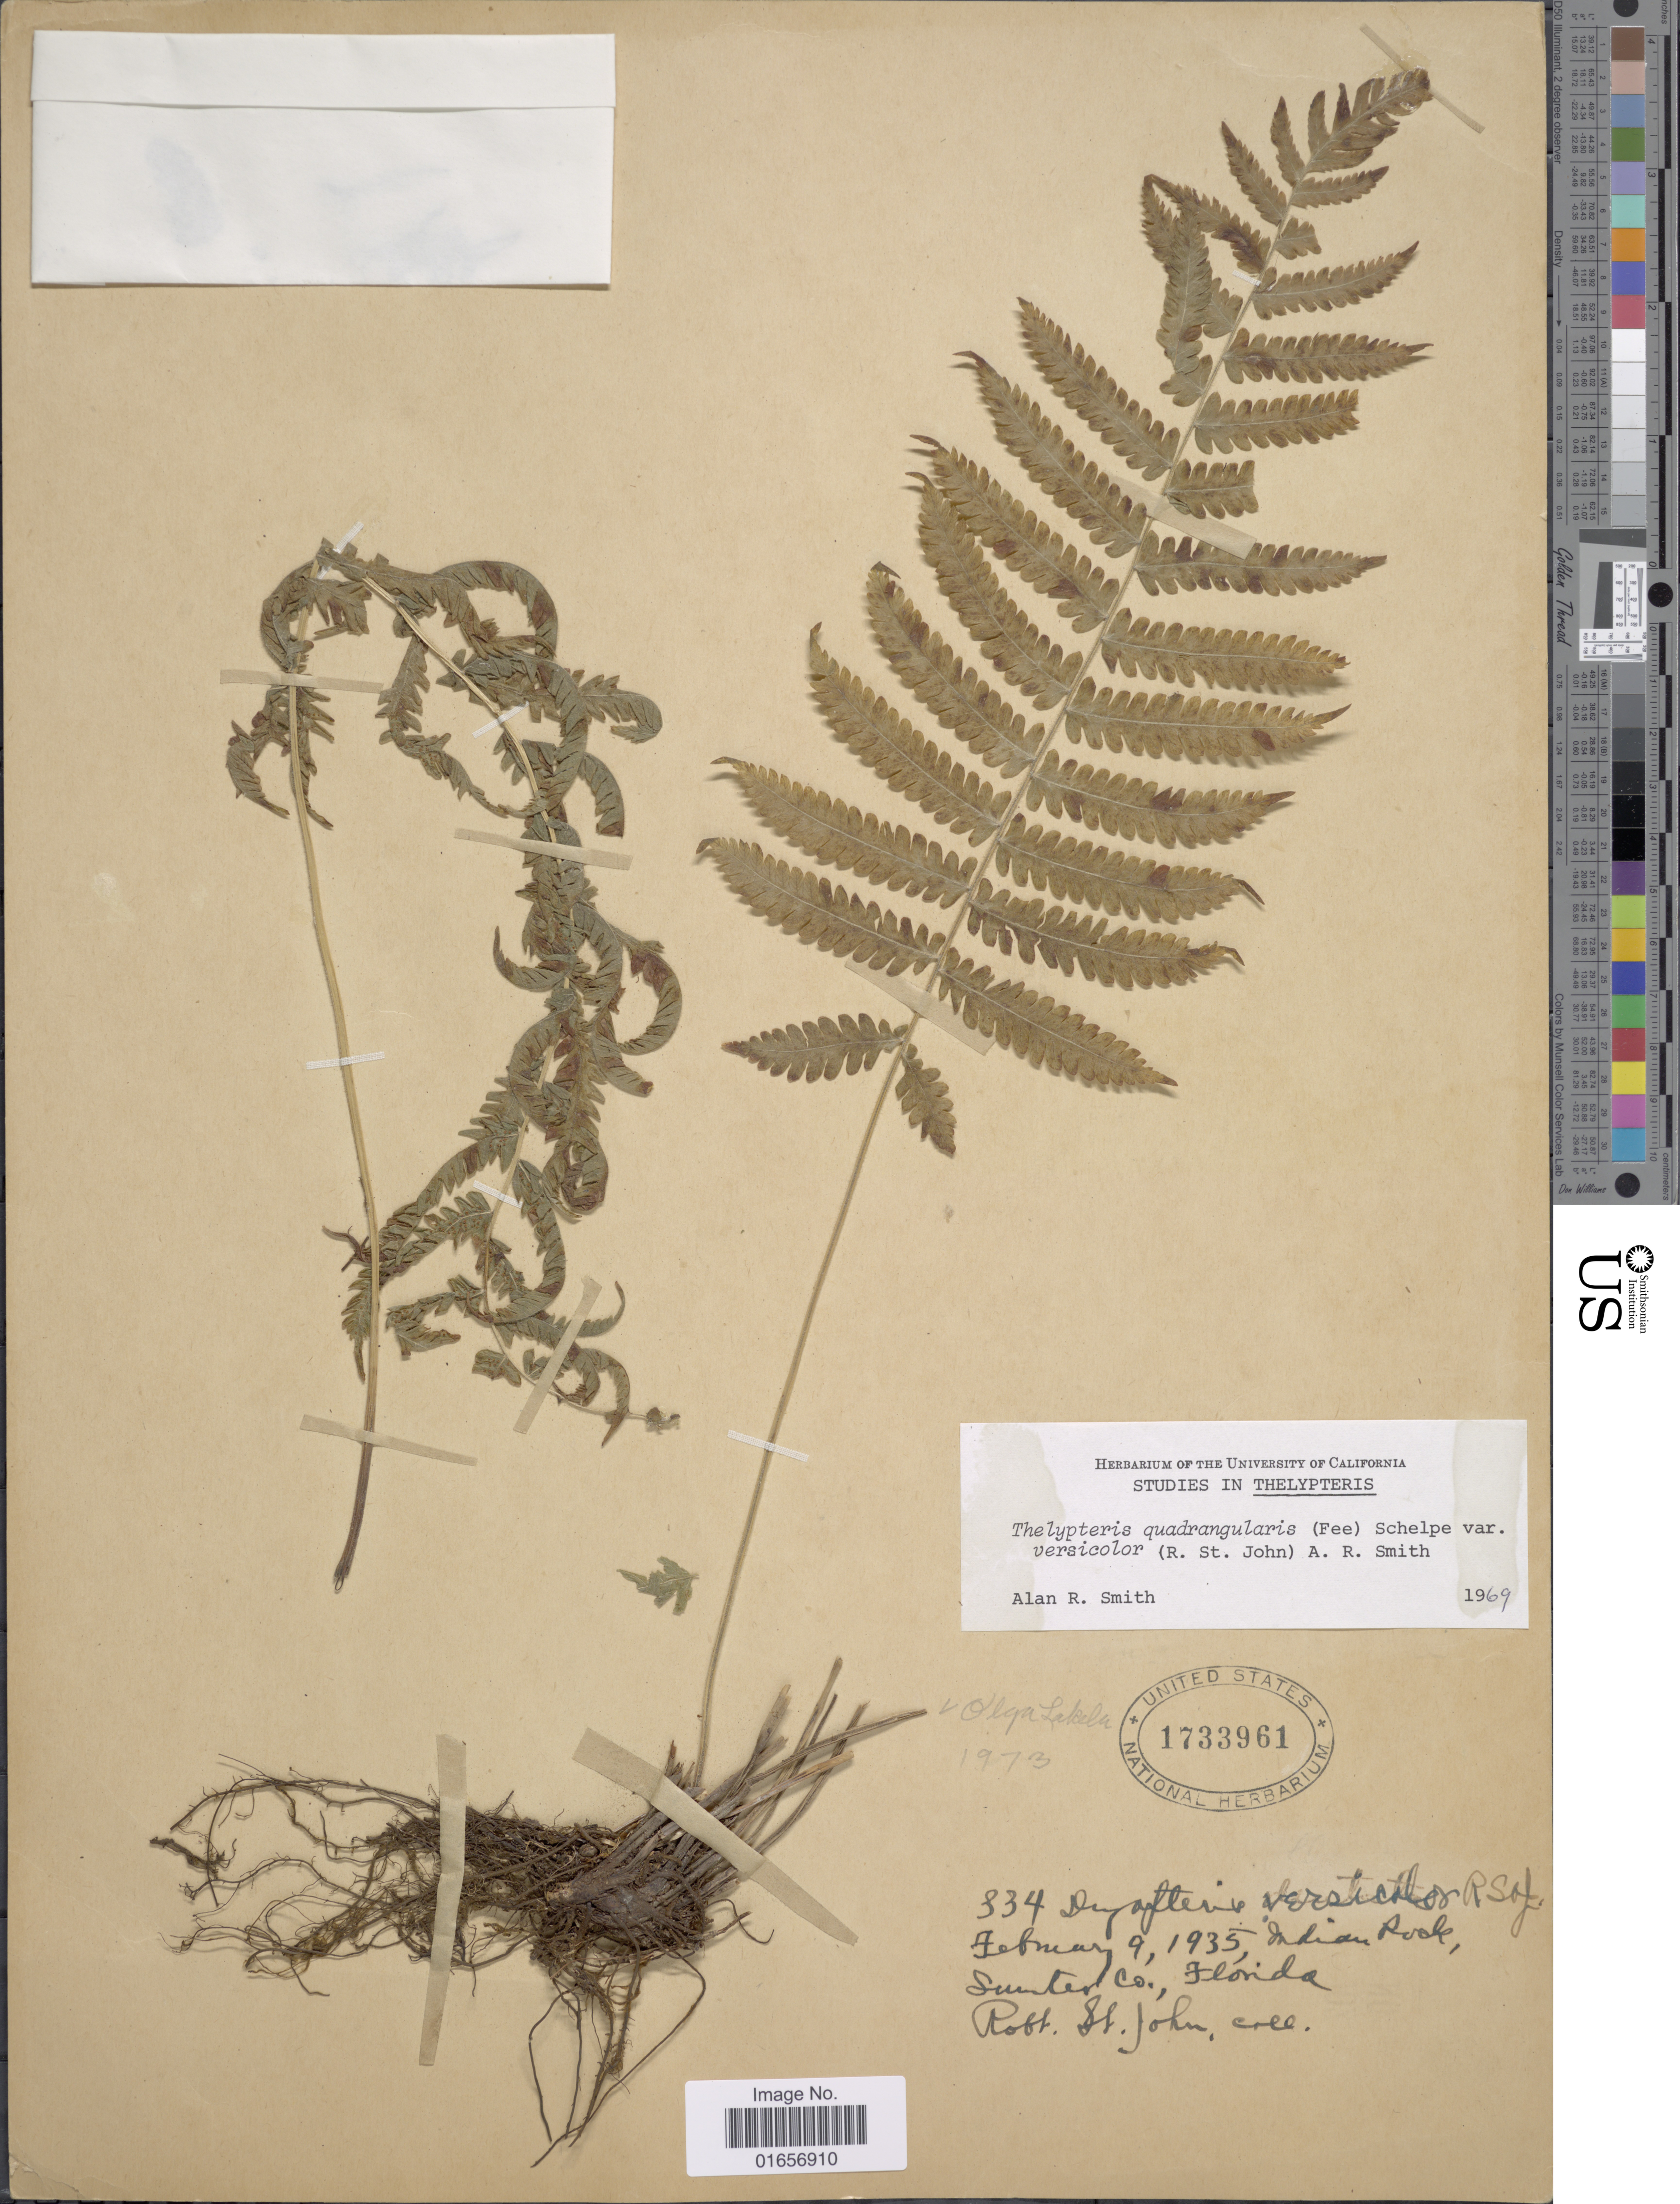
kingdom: Plantae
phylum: Tracheophyta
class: Polypodiopsida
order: Polypodiales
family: Thelypteridaceae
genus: Christella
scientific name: Christella hispidula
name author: (Decne.) Holttum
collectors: R. P. St. John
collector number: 334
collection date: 1935-02-09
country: United States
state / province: Florida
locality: Indian Rock, Sumter Co.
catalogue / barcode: US 1733961